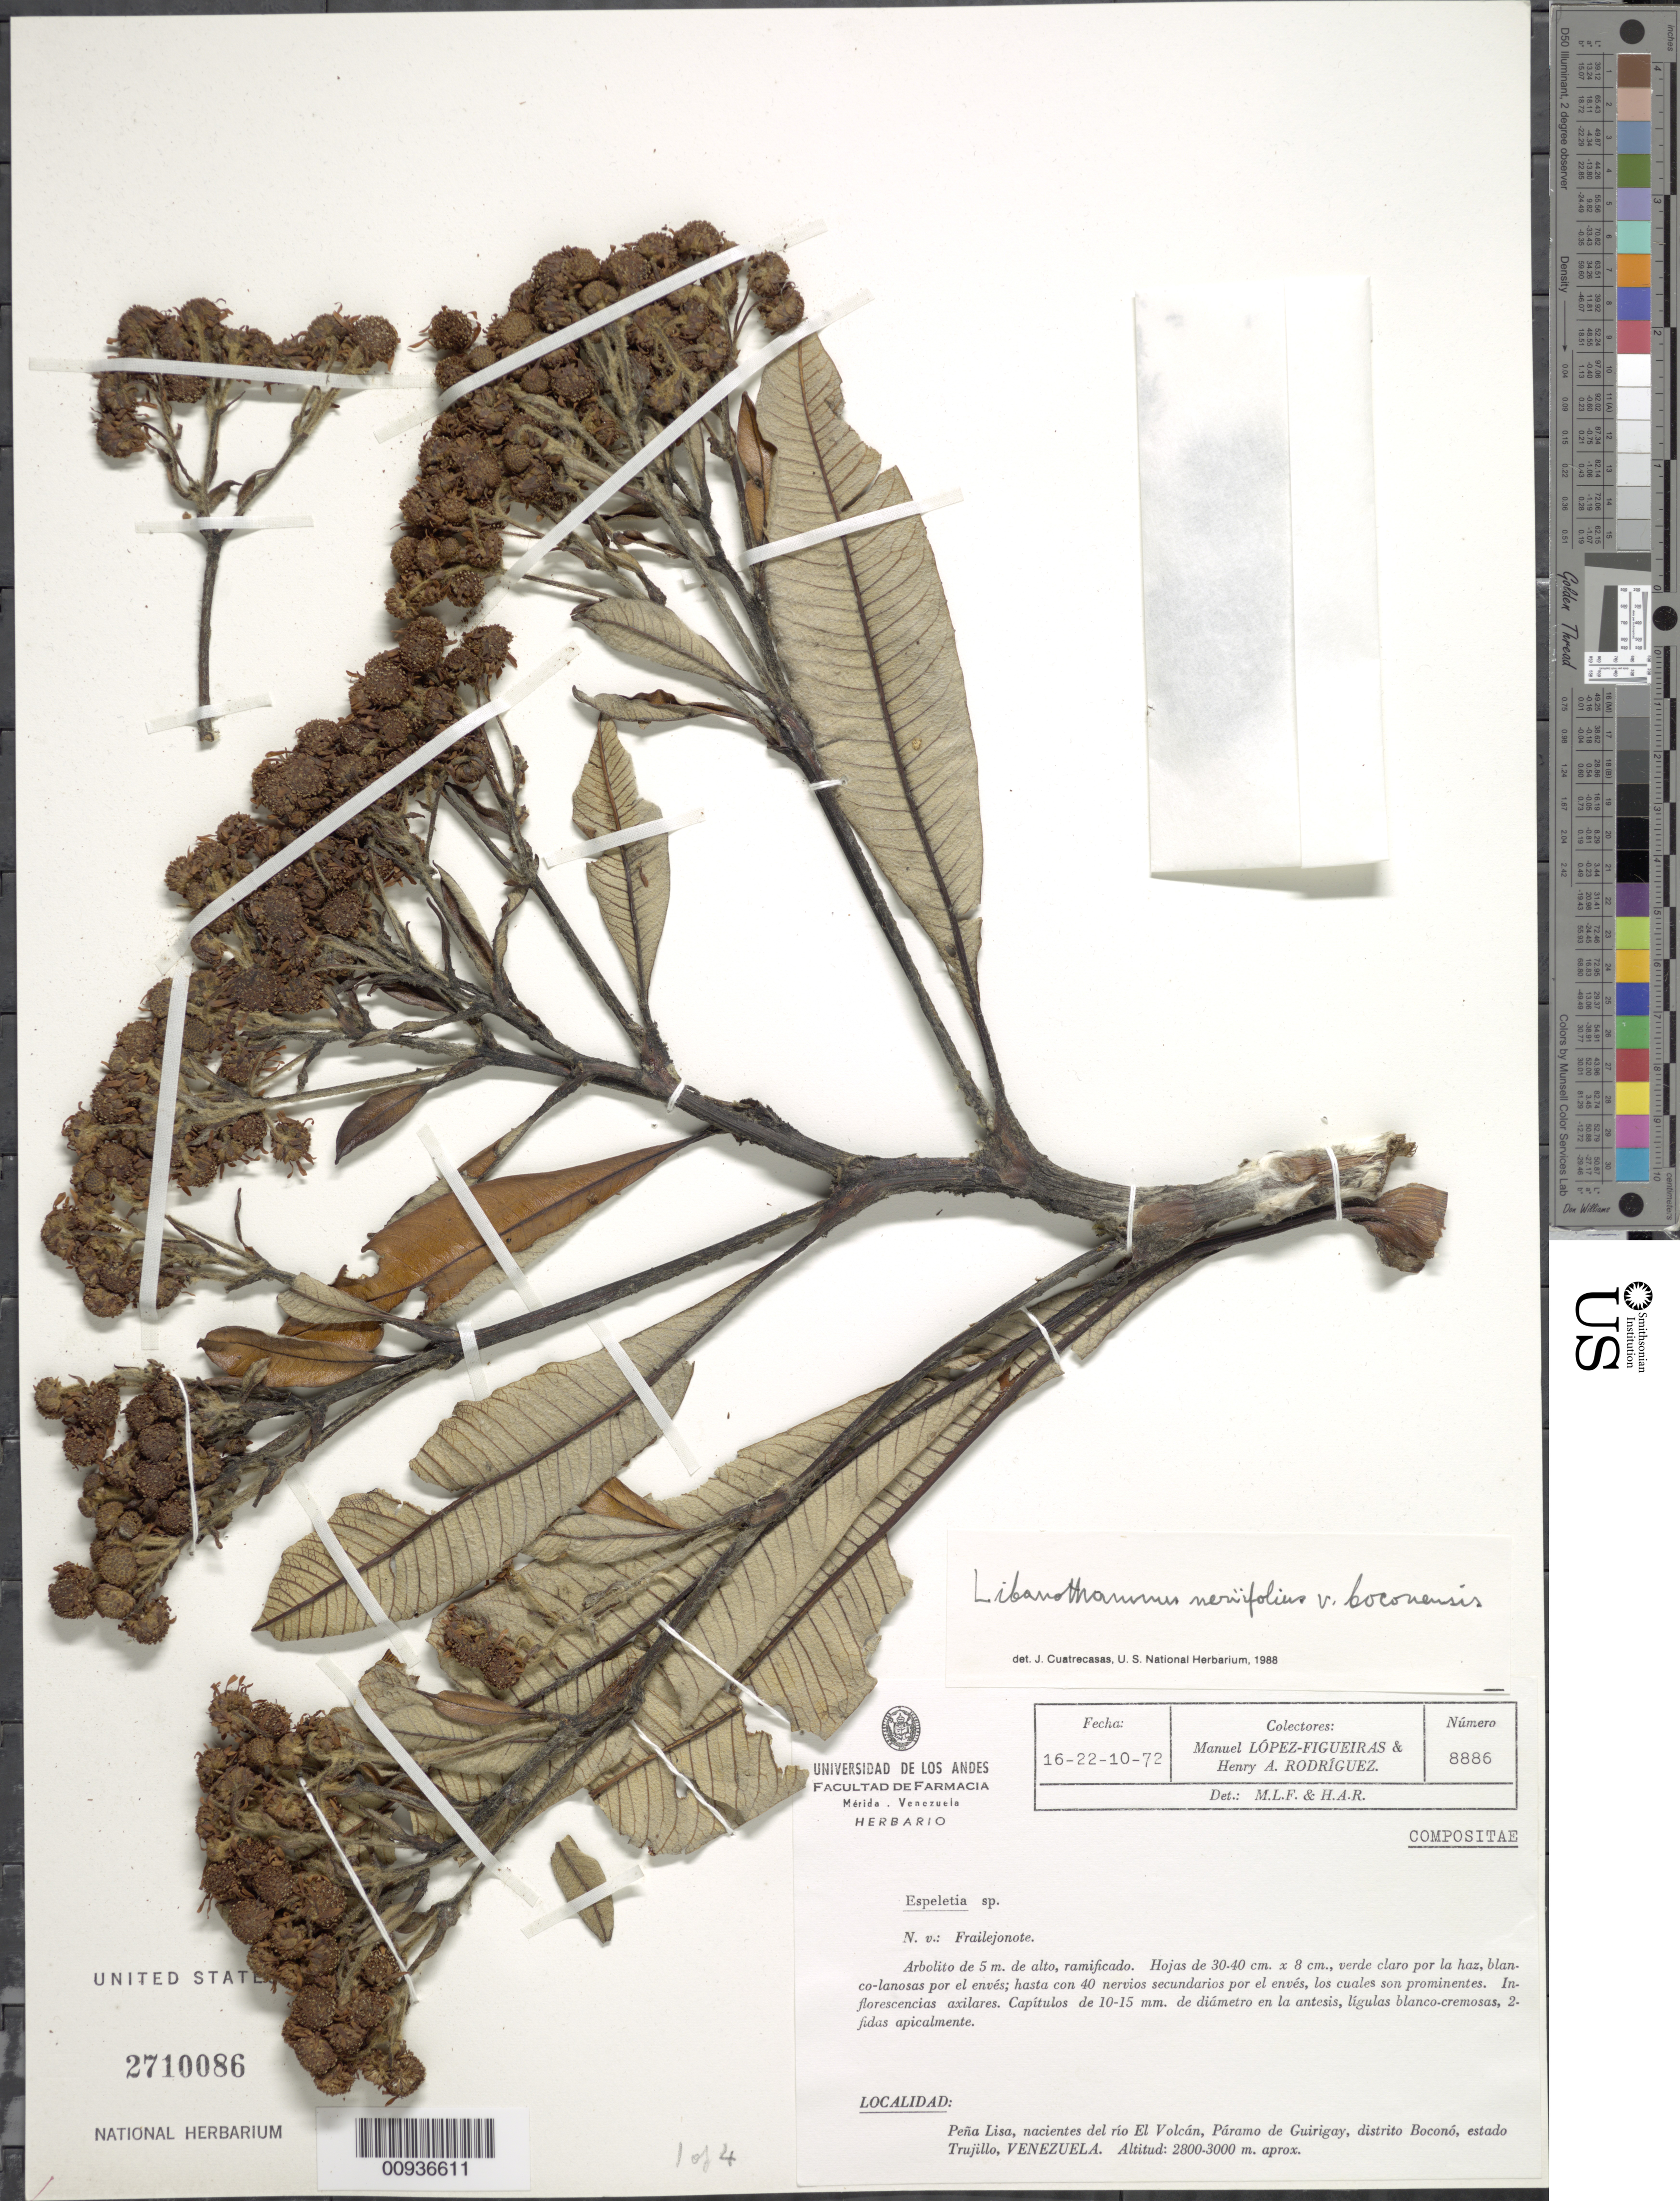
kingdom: Plantae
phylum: Tracheophyta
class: Magnoliopsida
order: Asterales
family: Asteraceae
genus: Libanothamnus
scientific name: Libanothamnus neriifolius var. boconensis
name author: Cuatrec.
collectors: M. López Figueiras & H. A. Rodriguez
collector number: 8886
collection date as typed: Transcribed d/m/y: 16/10/72 to 22/10/72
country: Venezuela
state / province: Trujillo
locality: Pena Lisa, nacientes del rio El Volcan, Paramo de Guirigay, Distrito Bocono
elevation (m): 2800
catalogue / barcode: US 2710086